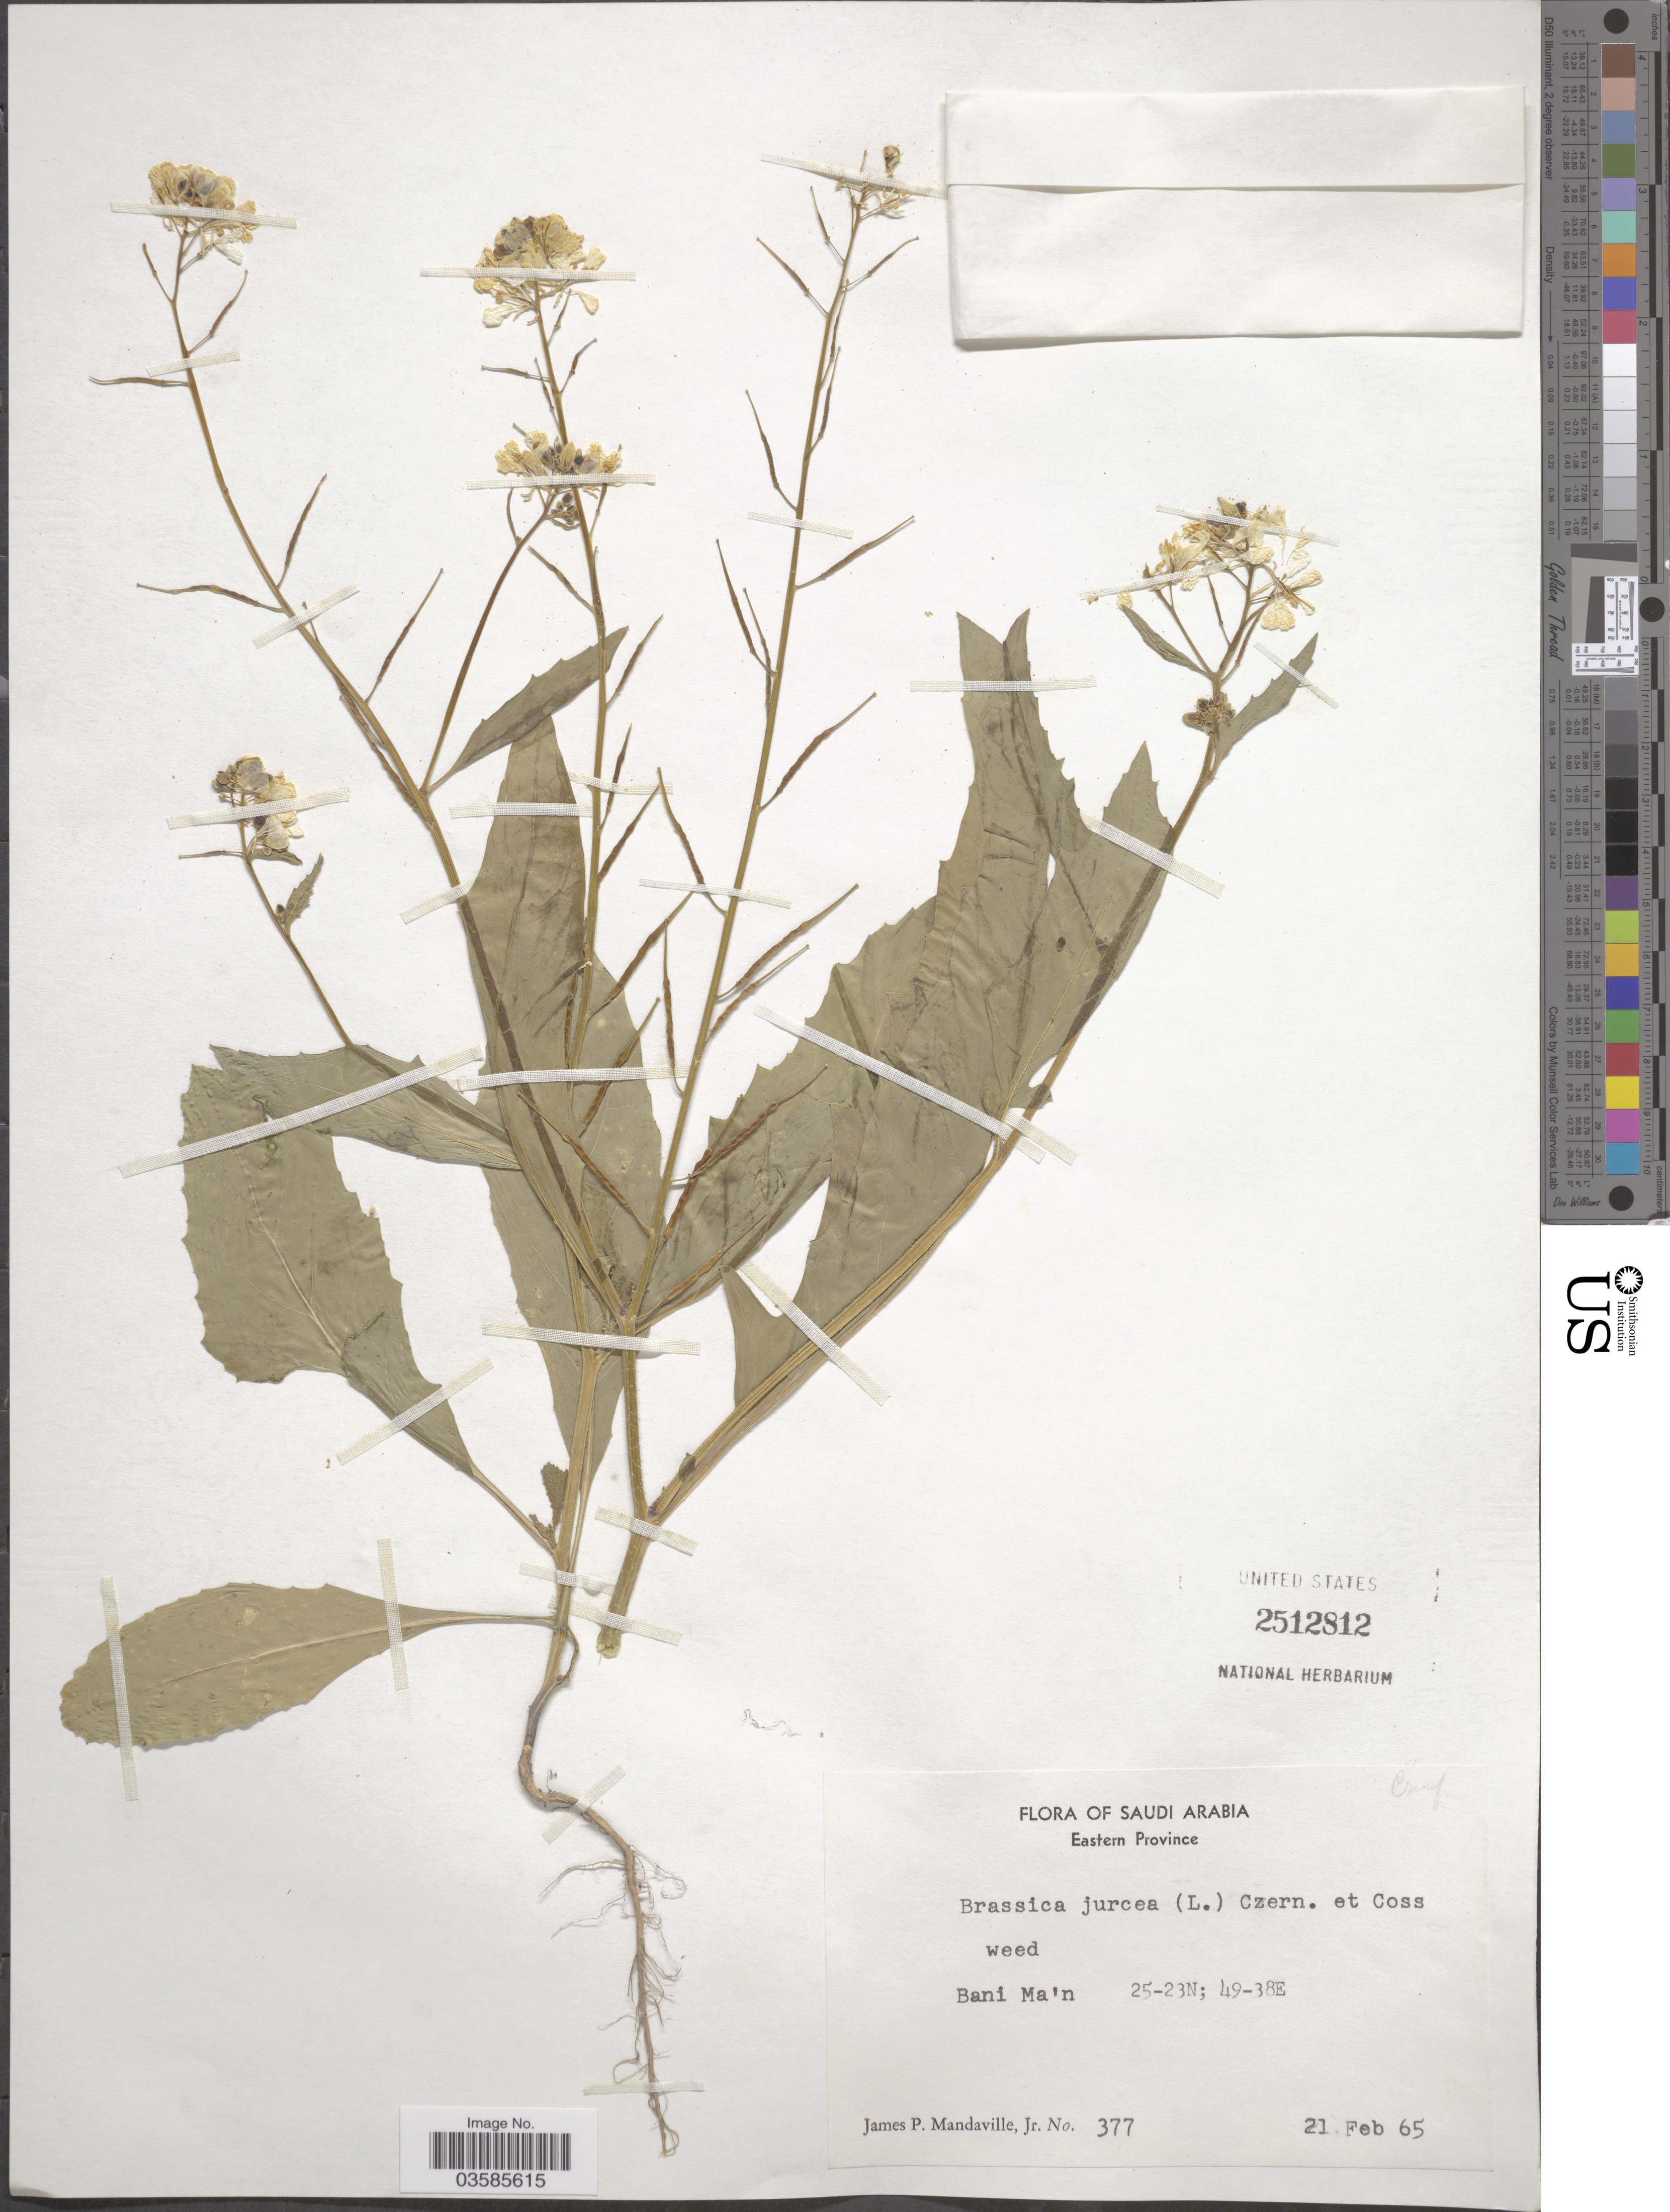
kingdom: Plantae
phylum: Tracheophyta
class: Magnoliopsida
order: Brassicales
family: Brassicaceae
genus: Brassica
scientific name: Brassica juncea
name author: (L.) Czern.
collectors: J. Mandaville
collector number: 377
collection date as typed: Transcribed d/m/y: 21/2/65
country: Saudi Arabia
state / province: Ash Sharqiyah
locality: Eastern Province, Bani Ma'n.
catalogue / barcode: US 2512812